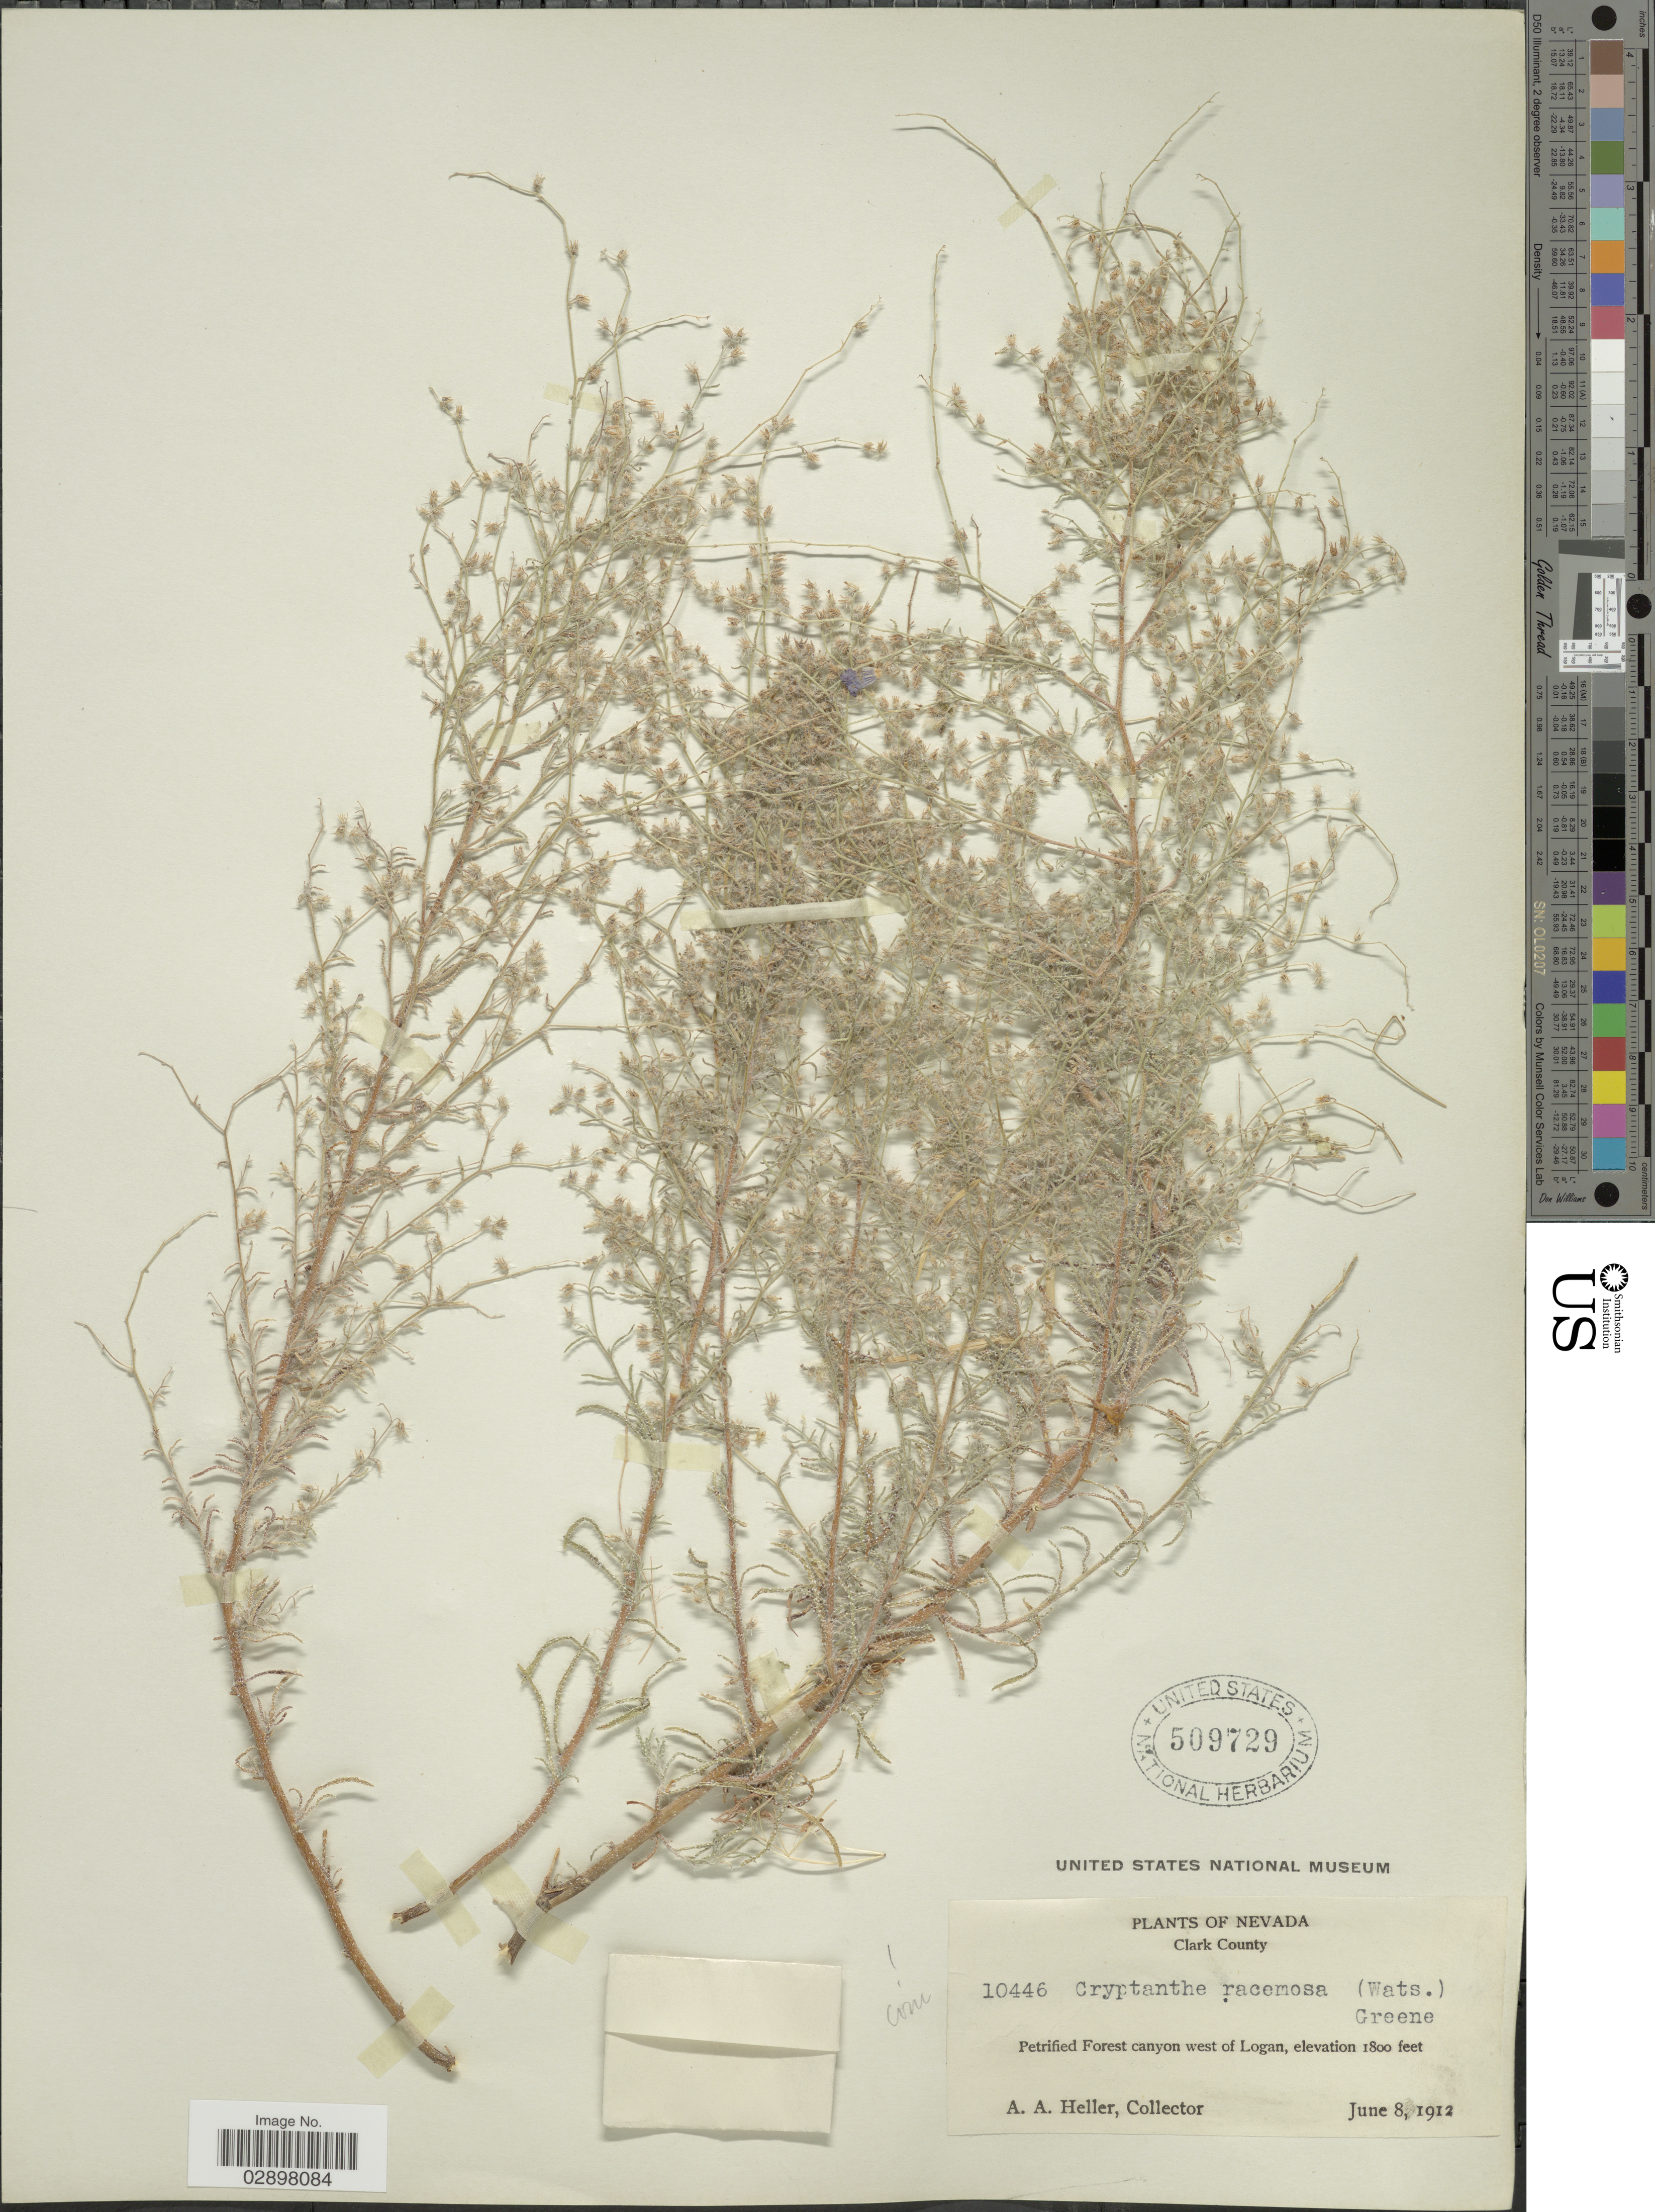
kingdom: Plantae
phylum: Tracheophyta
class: Magnoliopsida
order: Boraginales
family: Boraginaceae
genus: Cryptantha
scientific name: Cryptantha racemosa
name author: (S. Watson) Greene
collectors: A. A. Heller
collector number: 10446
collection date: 1912-06-08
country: United States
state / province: Nevada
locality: Clark County, Petrified Forest canyon west of Logan.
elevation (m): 549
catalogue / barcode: US 509729